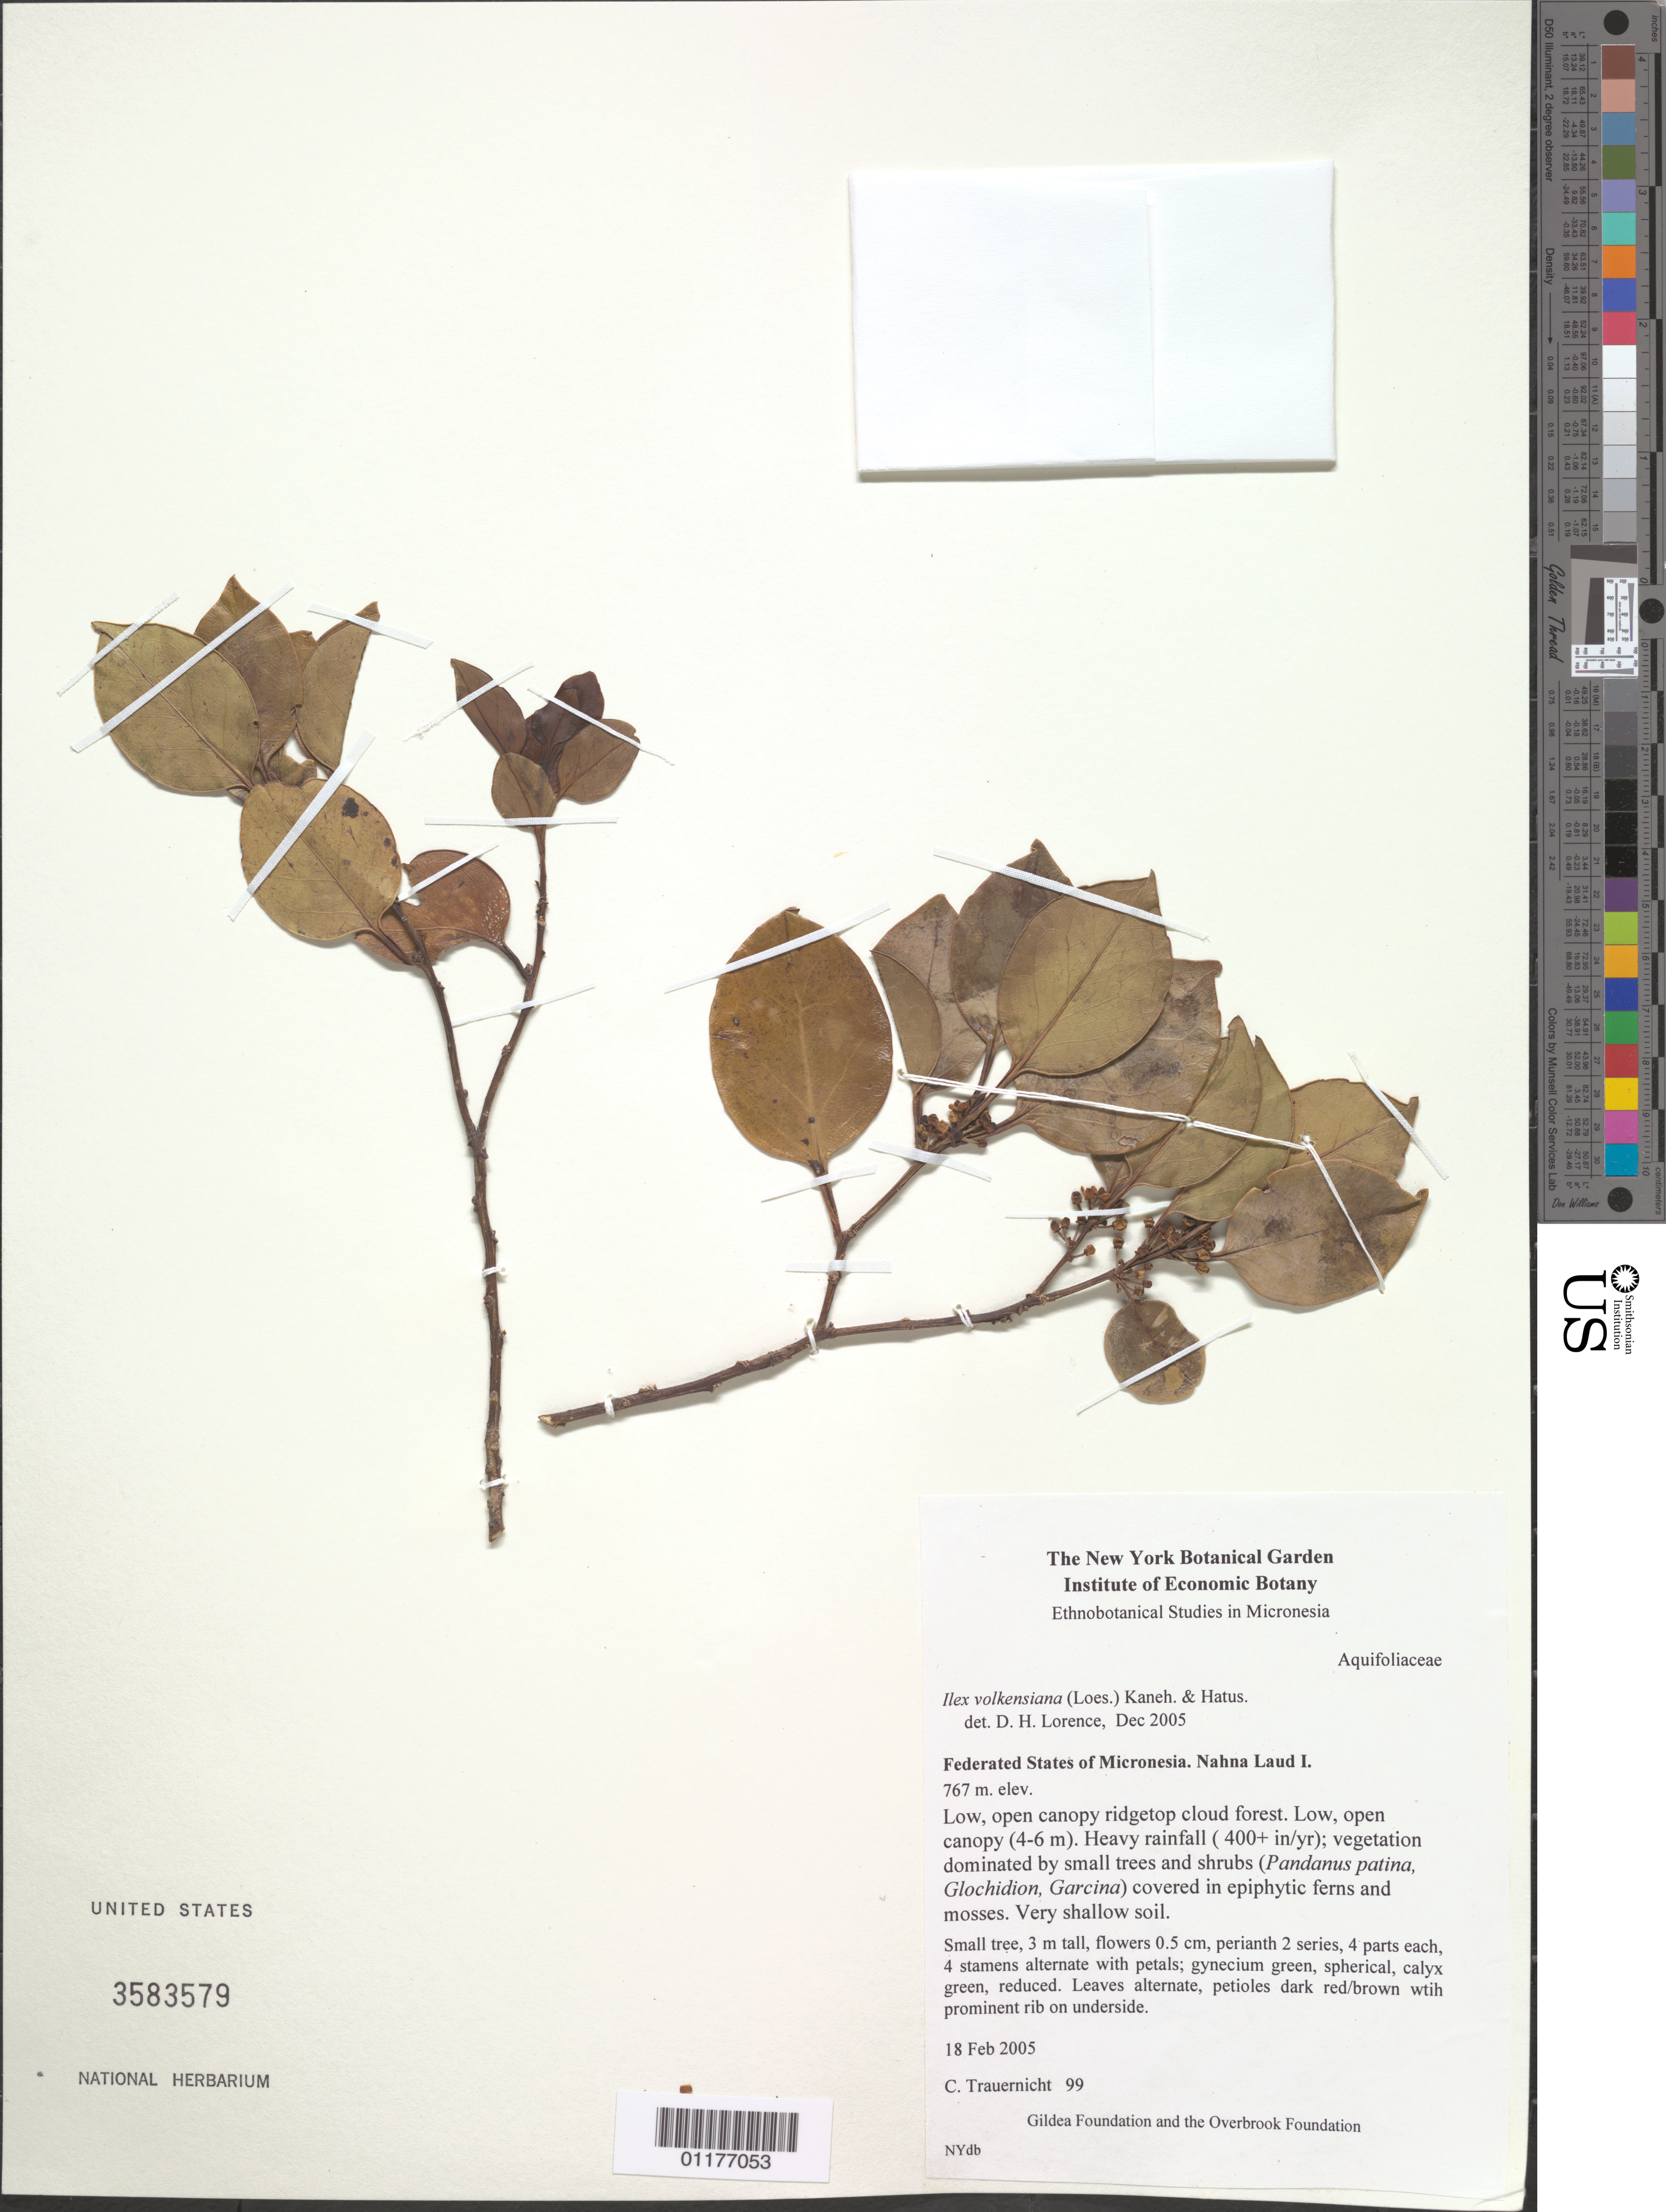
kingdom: Plantae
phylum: Tracheophyta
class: Magnoliopsida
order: Aquifoliales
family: Aquifoliaceae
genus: Ilex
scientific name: Ilex volkensiana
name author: (Loes.) Kaneh. & Hatus.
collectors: C. Trauernicht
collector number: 99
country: Micronesia, Federated States of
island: Nahna Laud I.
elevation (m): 767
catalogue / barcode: US 3583579